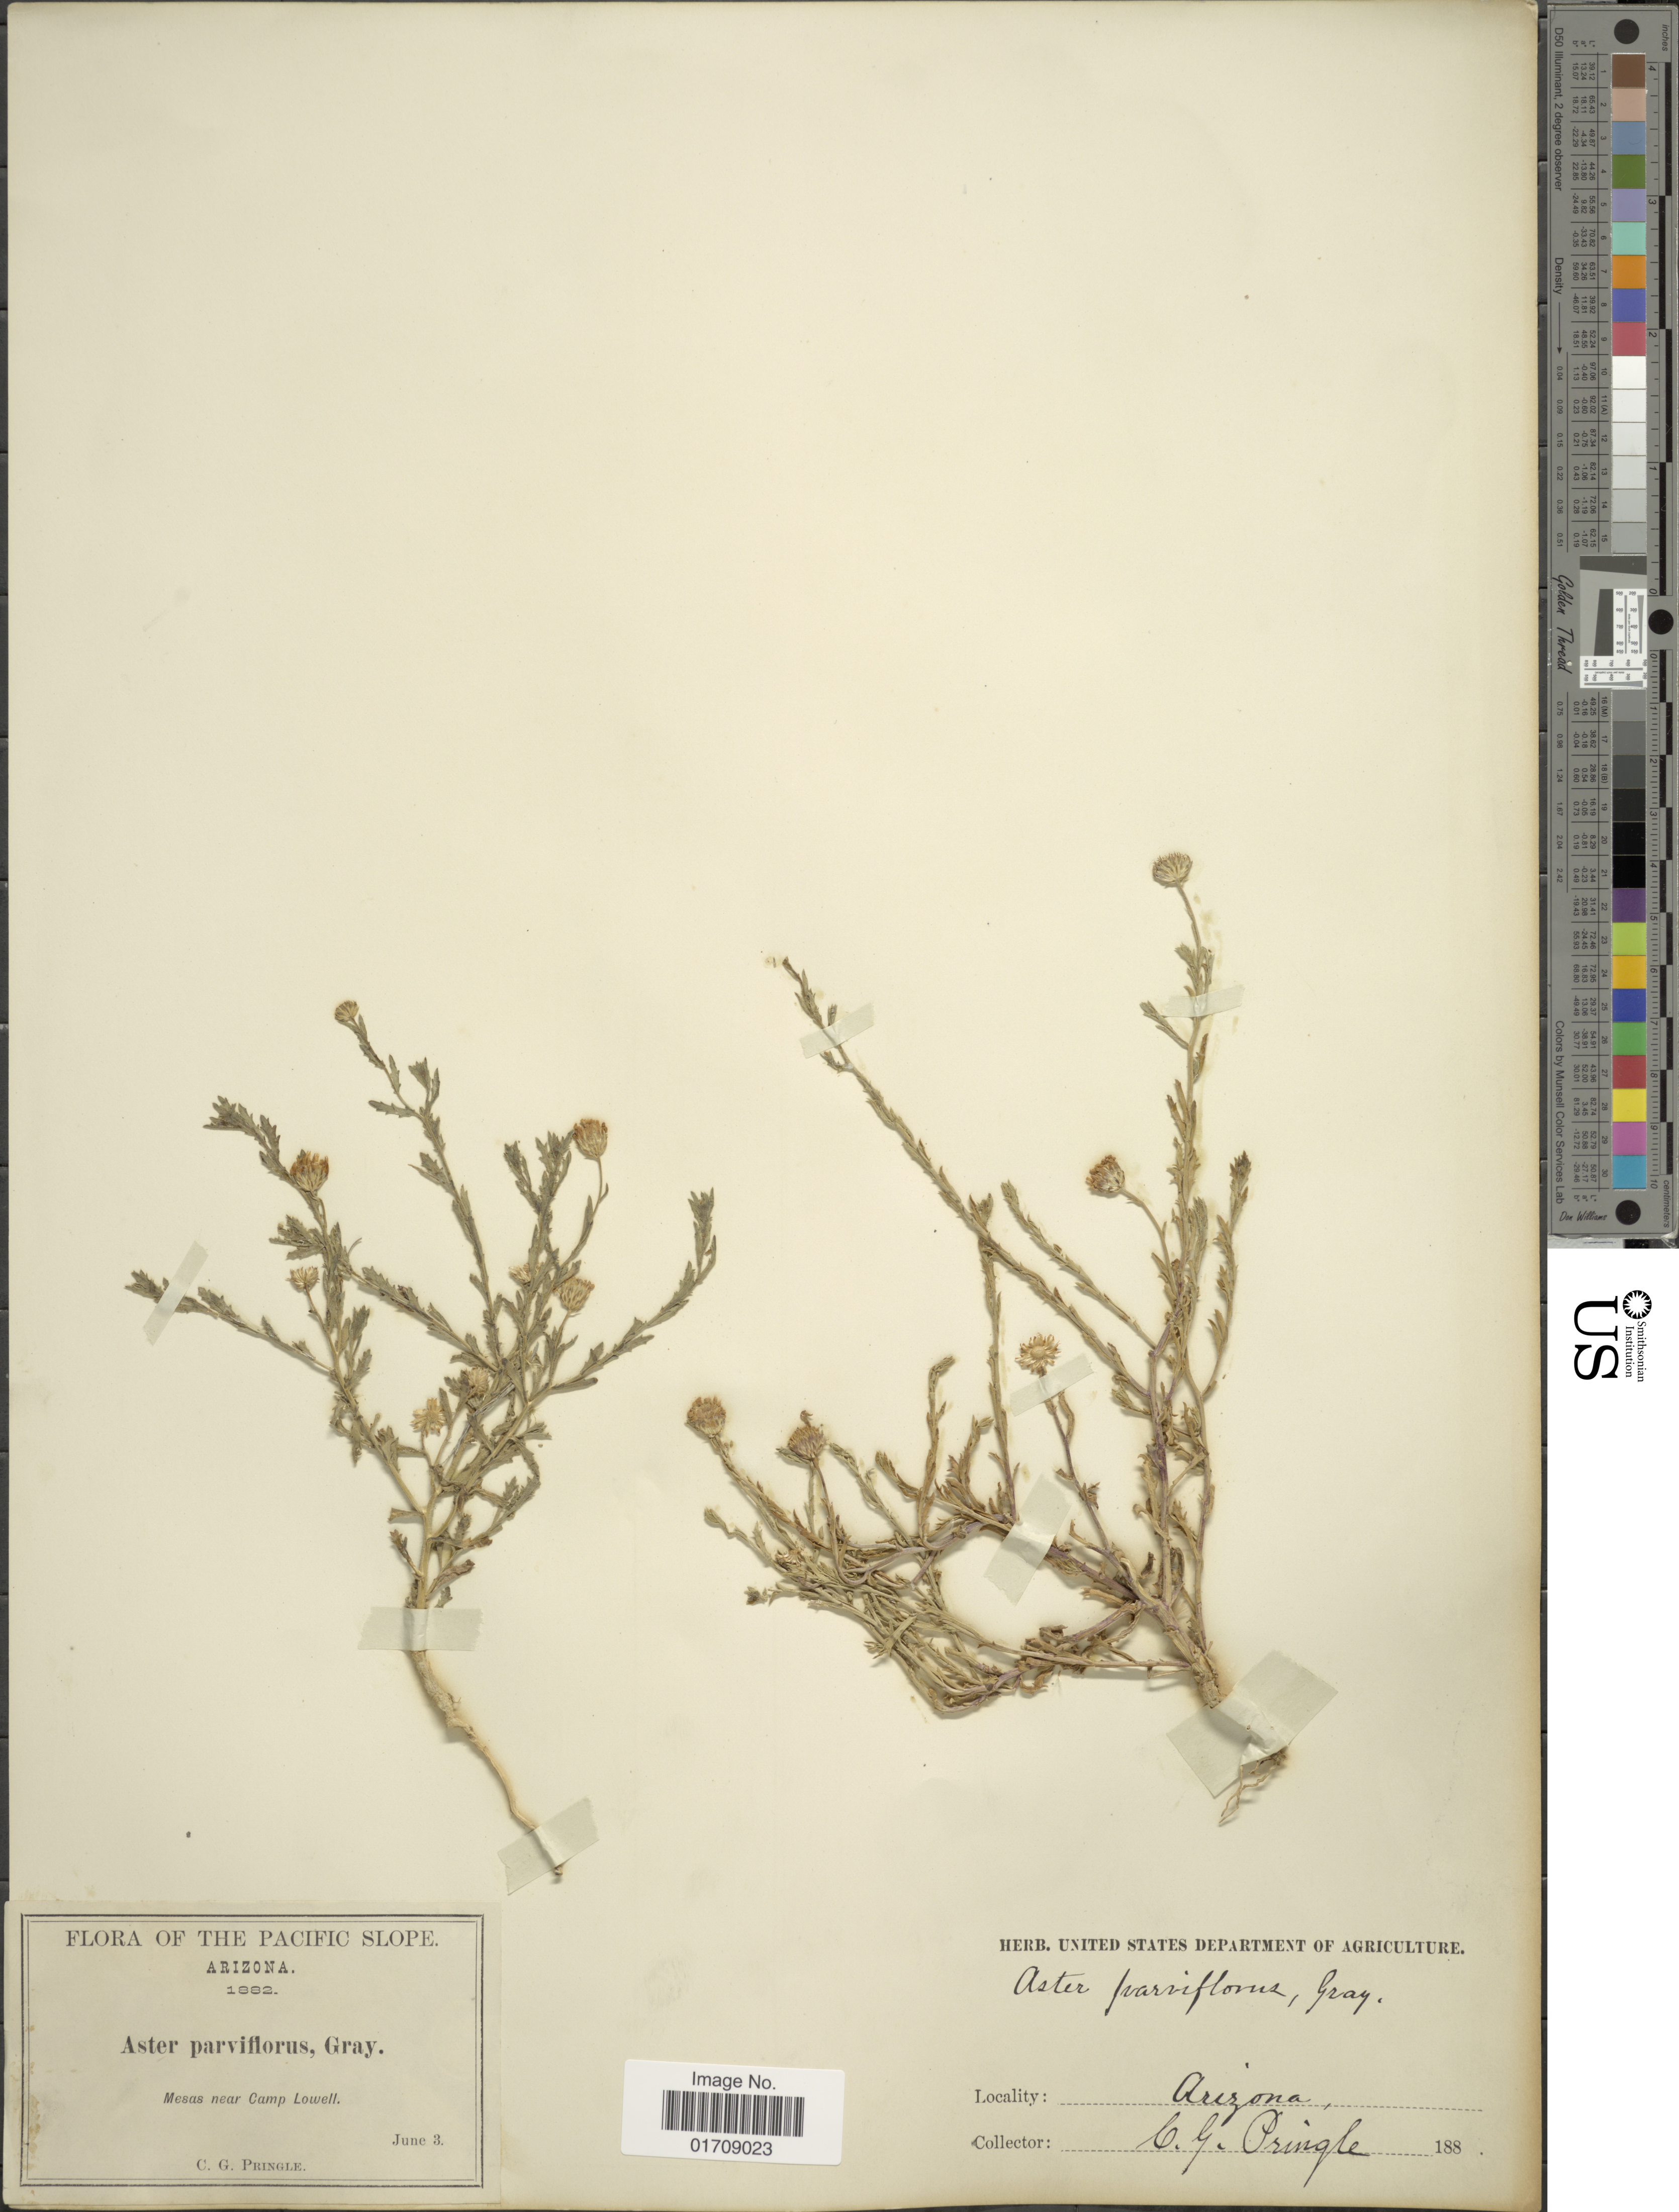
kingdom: Plantae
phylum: Tracheophyta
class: Magnoliopsida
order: Asterales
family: Asteraceae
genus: Machaeranthera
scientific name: Machaeranthera parviflora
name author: A. Gray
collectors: C. G. Pringle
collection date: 1882-06-03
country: United States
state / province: Arizona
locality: Pacific Slope, Mesas near Camp Lowell